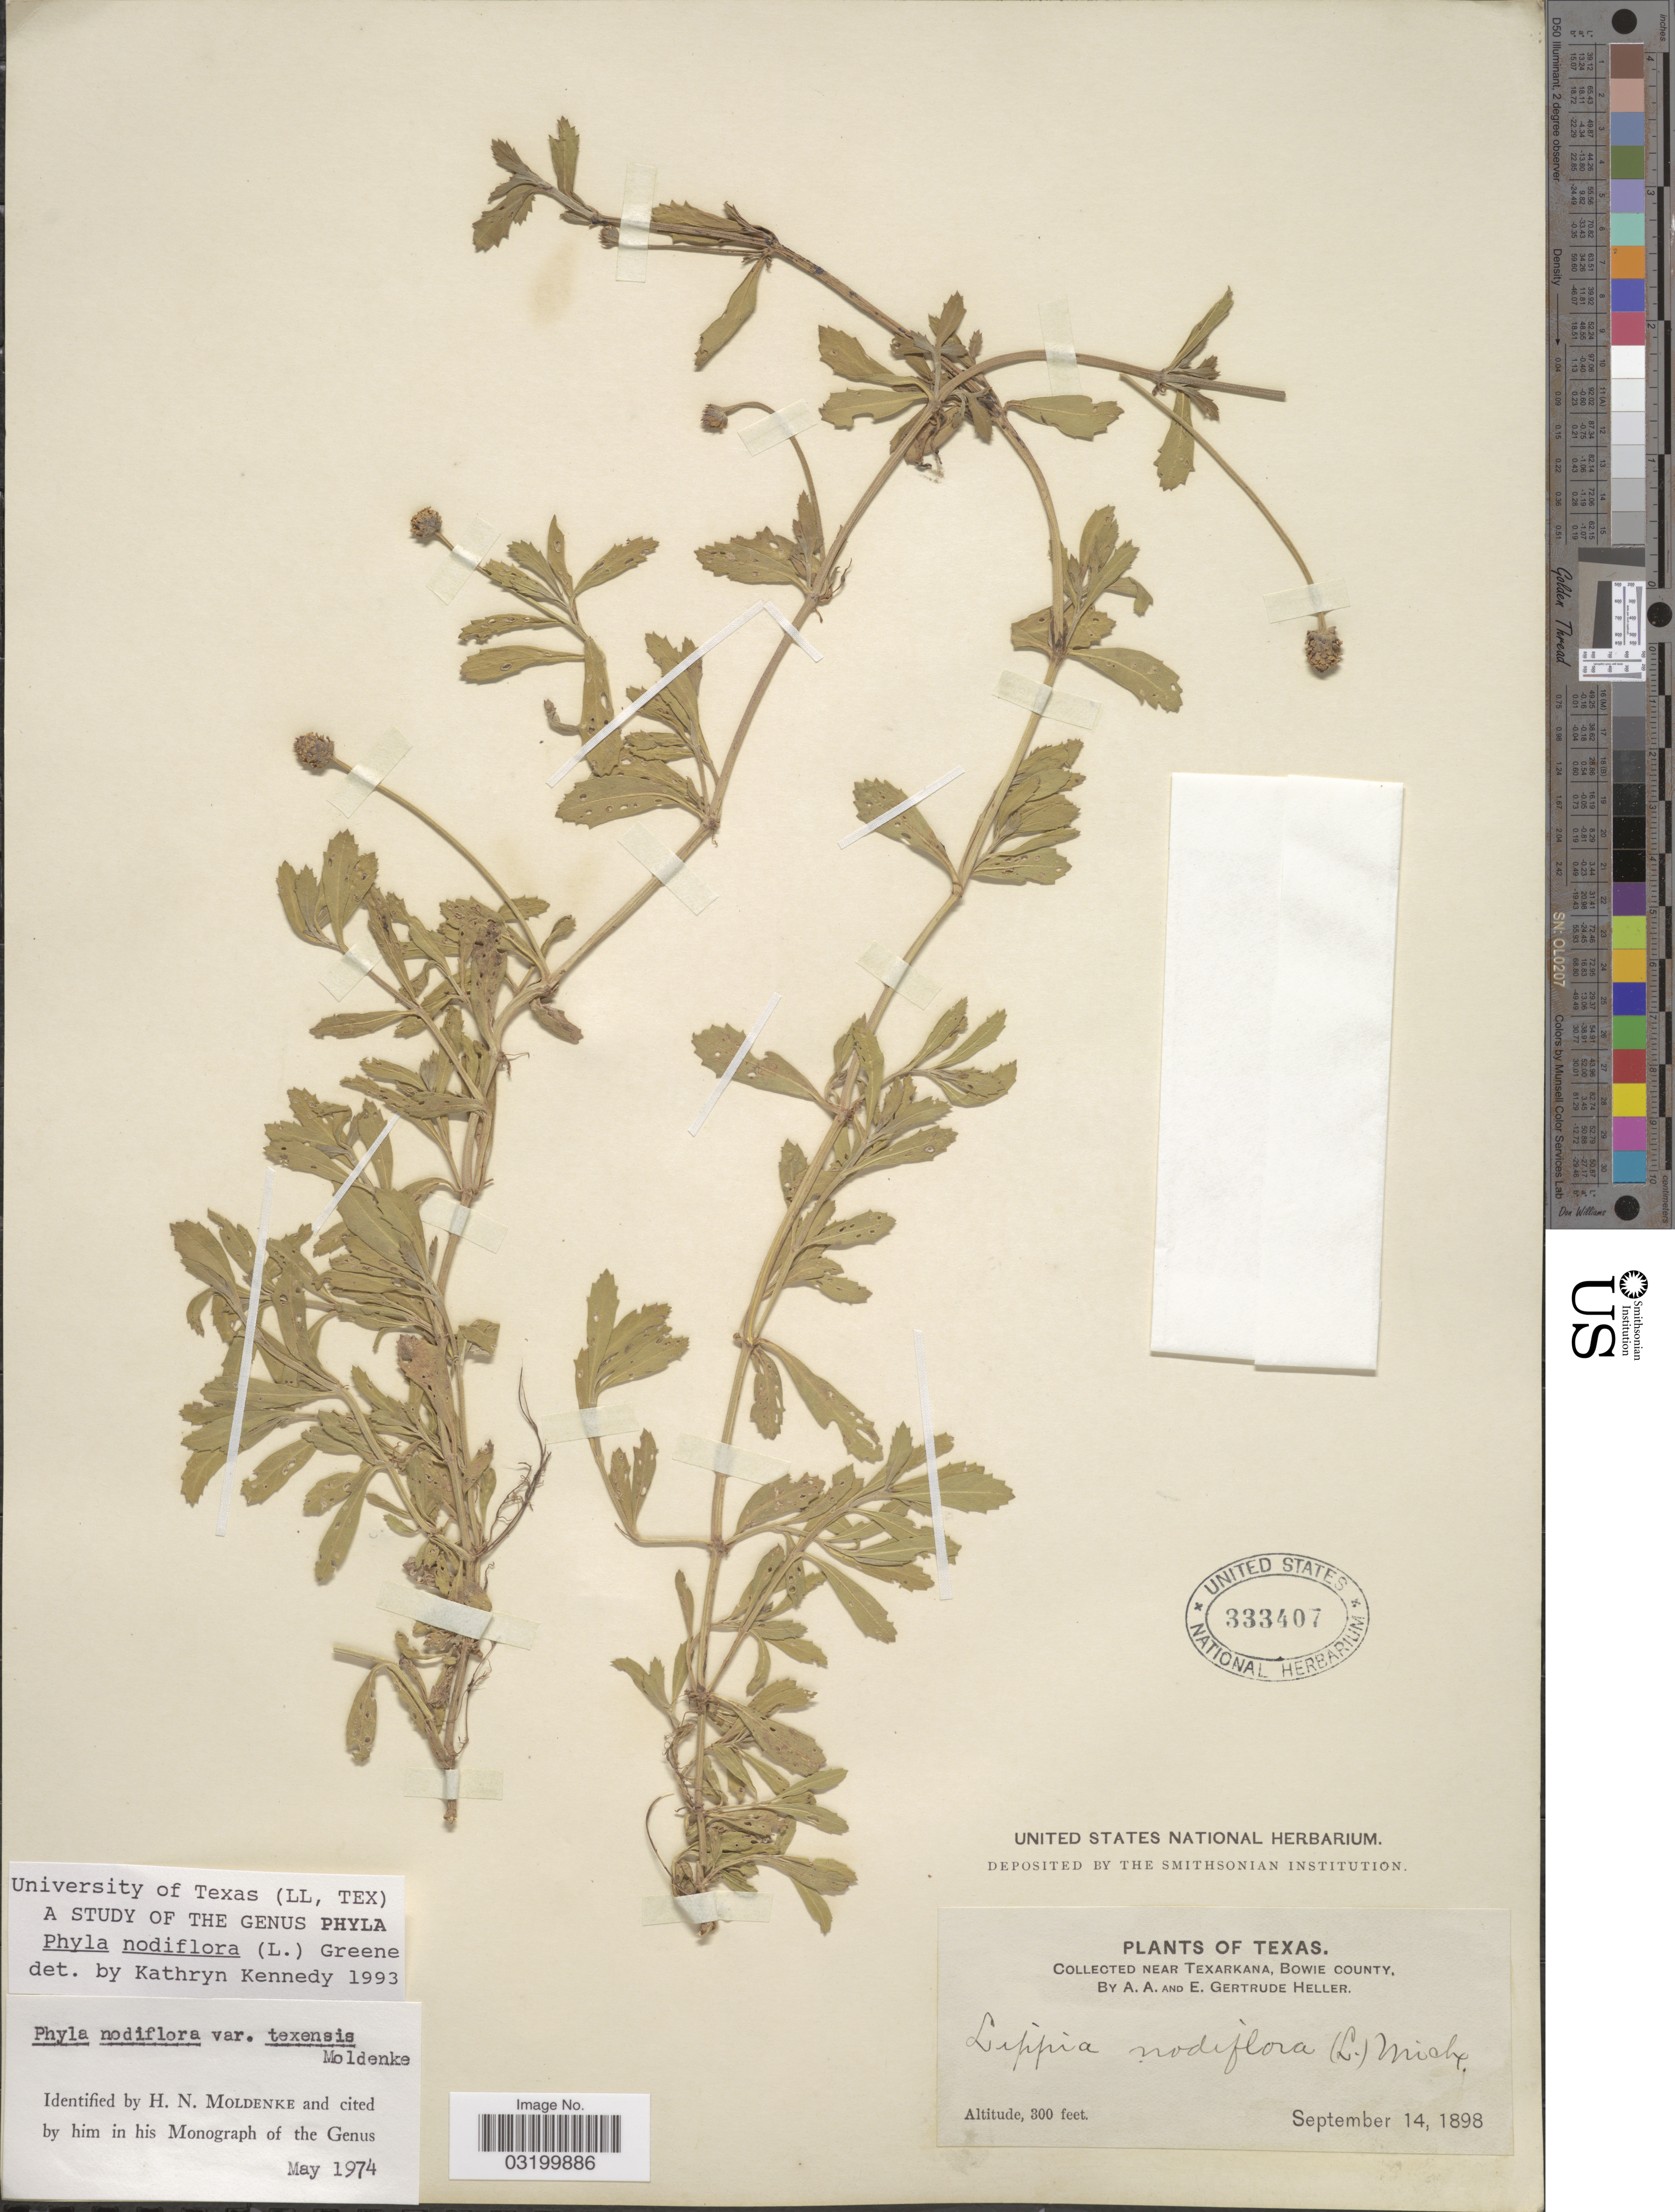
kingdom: Plantae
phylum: Tracheophyta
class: Magnoliopsida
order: Lamiales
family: Verbenaceae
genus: Phyla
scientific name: Phyla nodiflora var. nodiflora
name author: (L.) Greene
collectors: A. A. Heller & E. G. Heller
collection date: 1898-09-14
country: United States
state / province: Texas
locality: Near Texarkana, Bowie County.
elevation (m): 91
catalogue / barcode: US 333407